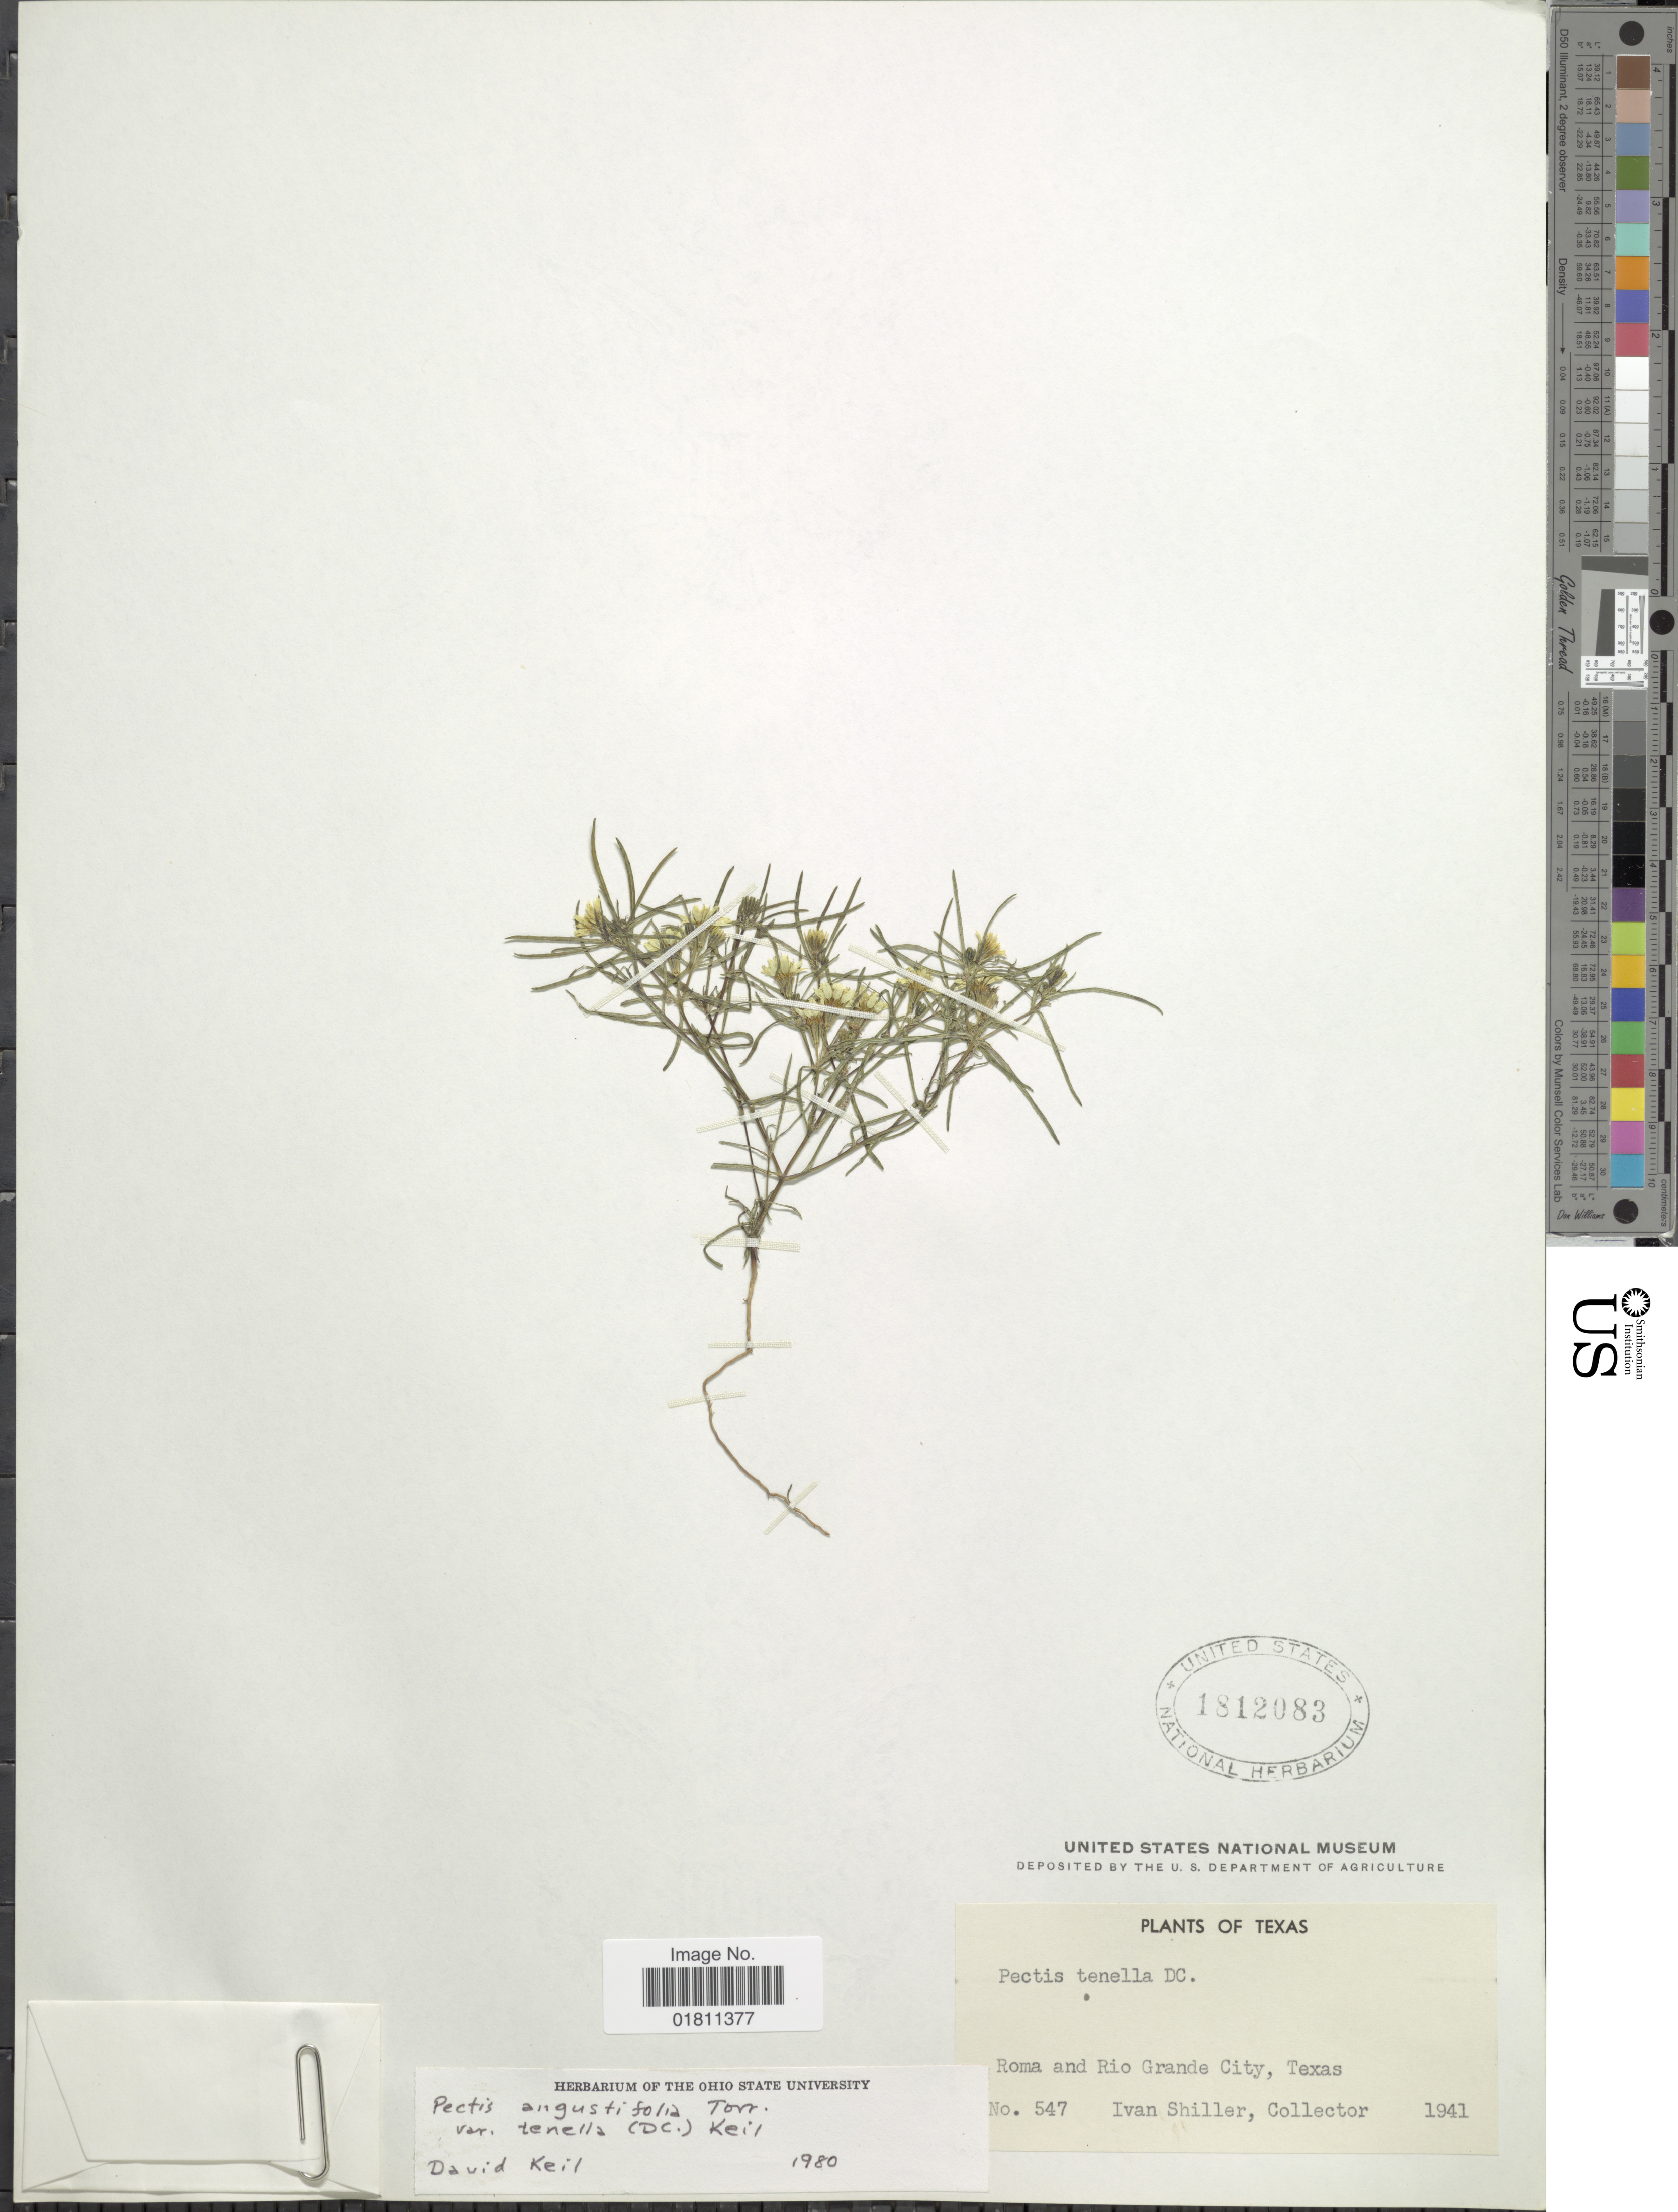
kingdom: Plantae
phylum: Tracheophyta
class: Magnoliopsida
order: Asterales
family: Asteraceae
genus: Pectis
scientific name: Pectis angustifolia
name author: Torr.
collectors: I. Shiller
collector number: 547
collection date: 1941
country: United States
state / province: Texas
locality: Texas, Roma and Rio Grande City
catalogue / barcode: US 1812083